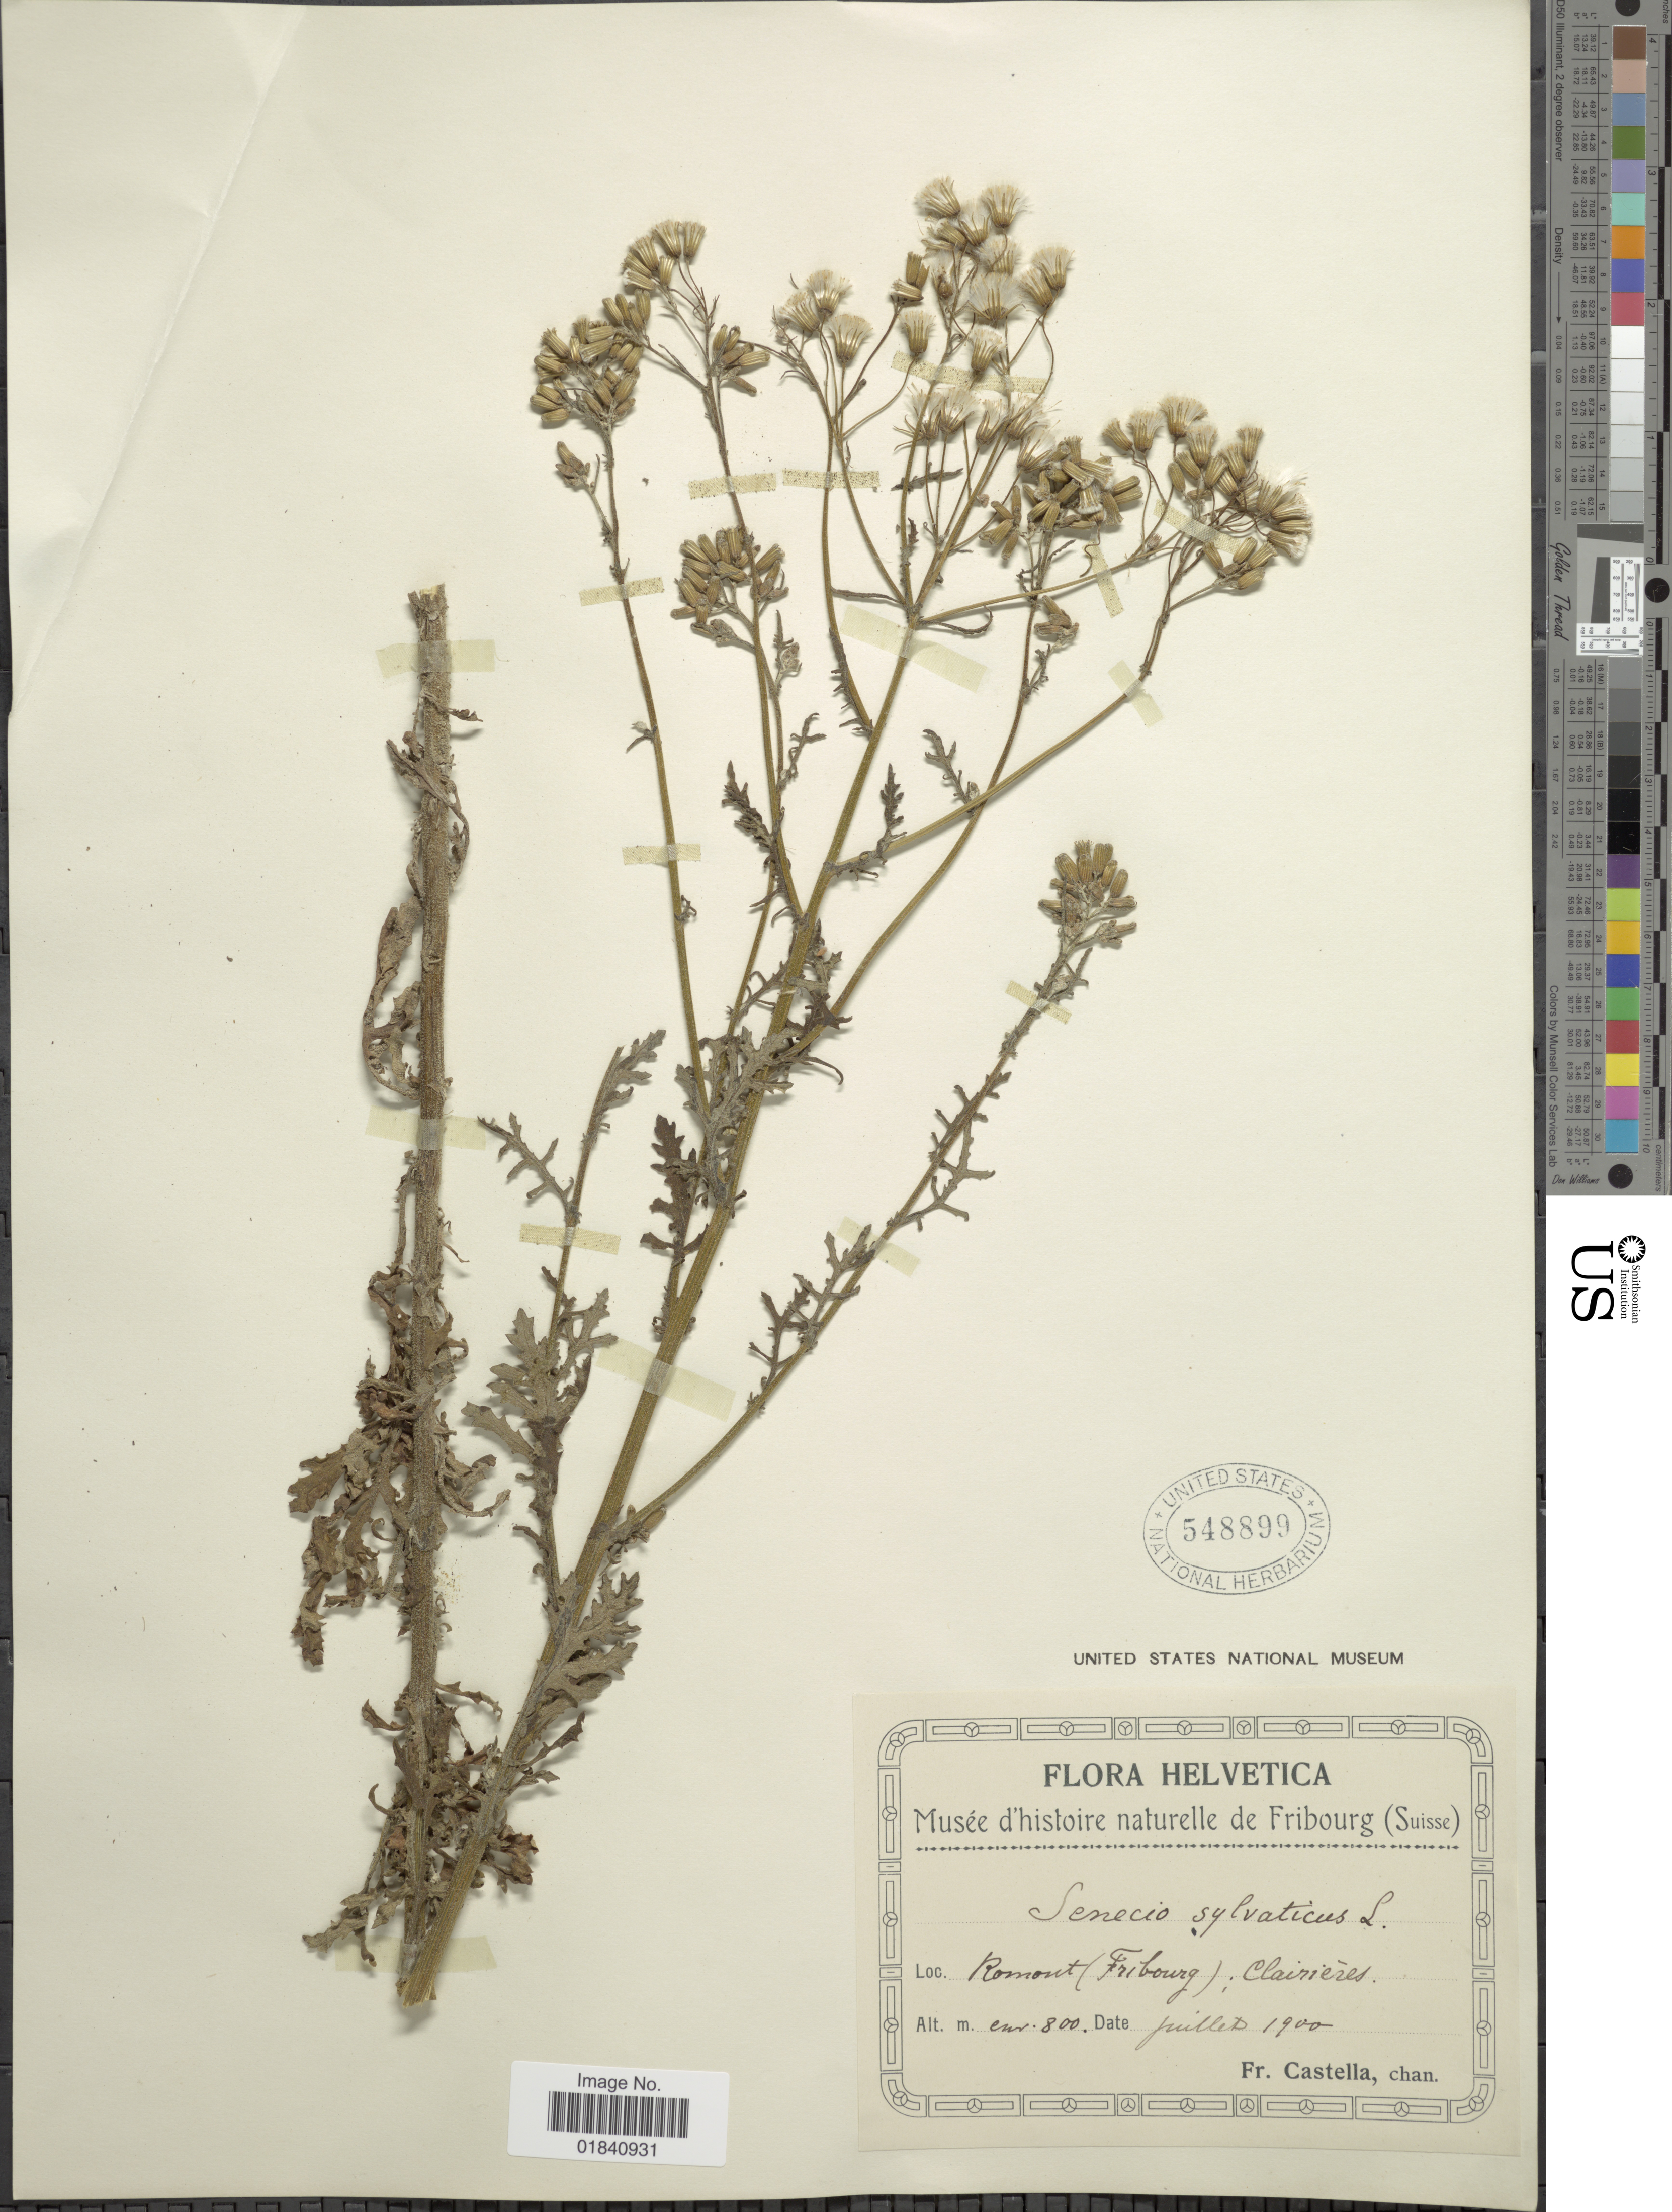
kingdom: Plantae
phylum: Tracheophyta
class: Magnoliopsida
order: Asterales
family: Asteraceae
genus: Senecio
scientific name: Senecio sylvaticus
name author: L.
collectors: Fr. Castella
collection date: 1900-07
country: Switzerland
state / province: Fribourg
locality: Romont; Clairieres. Helvetica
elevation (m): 800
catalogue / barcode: US 548899